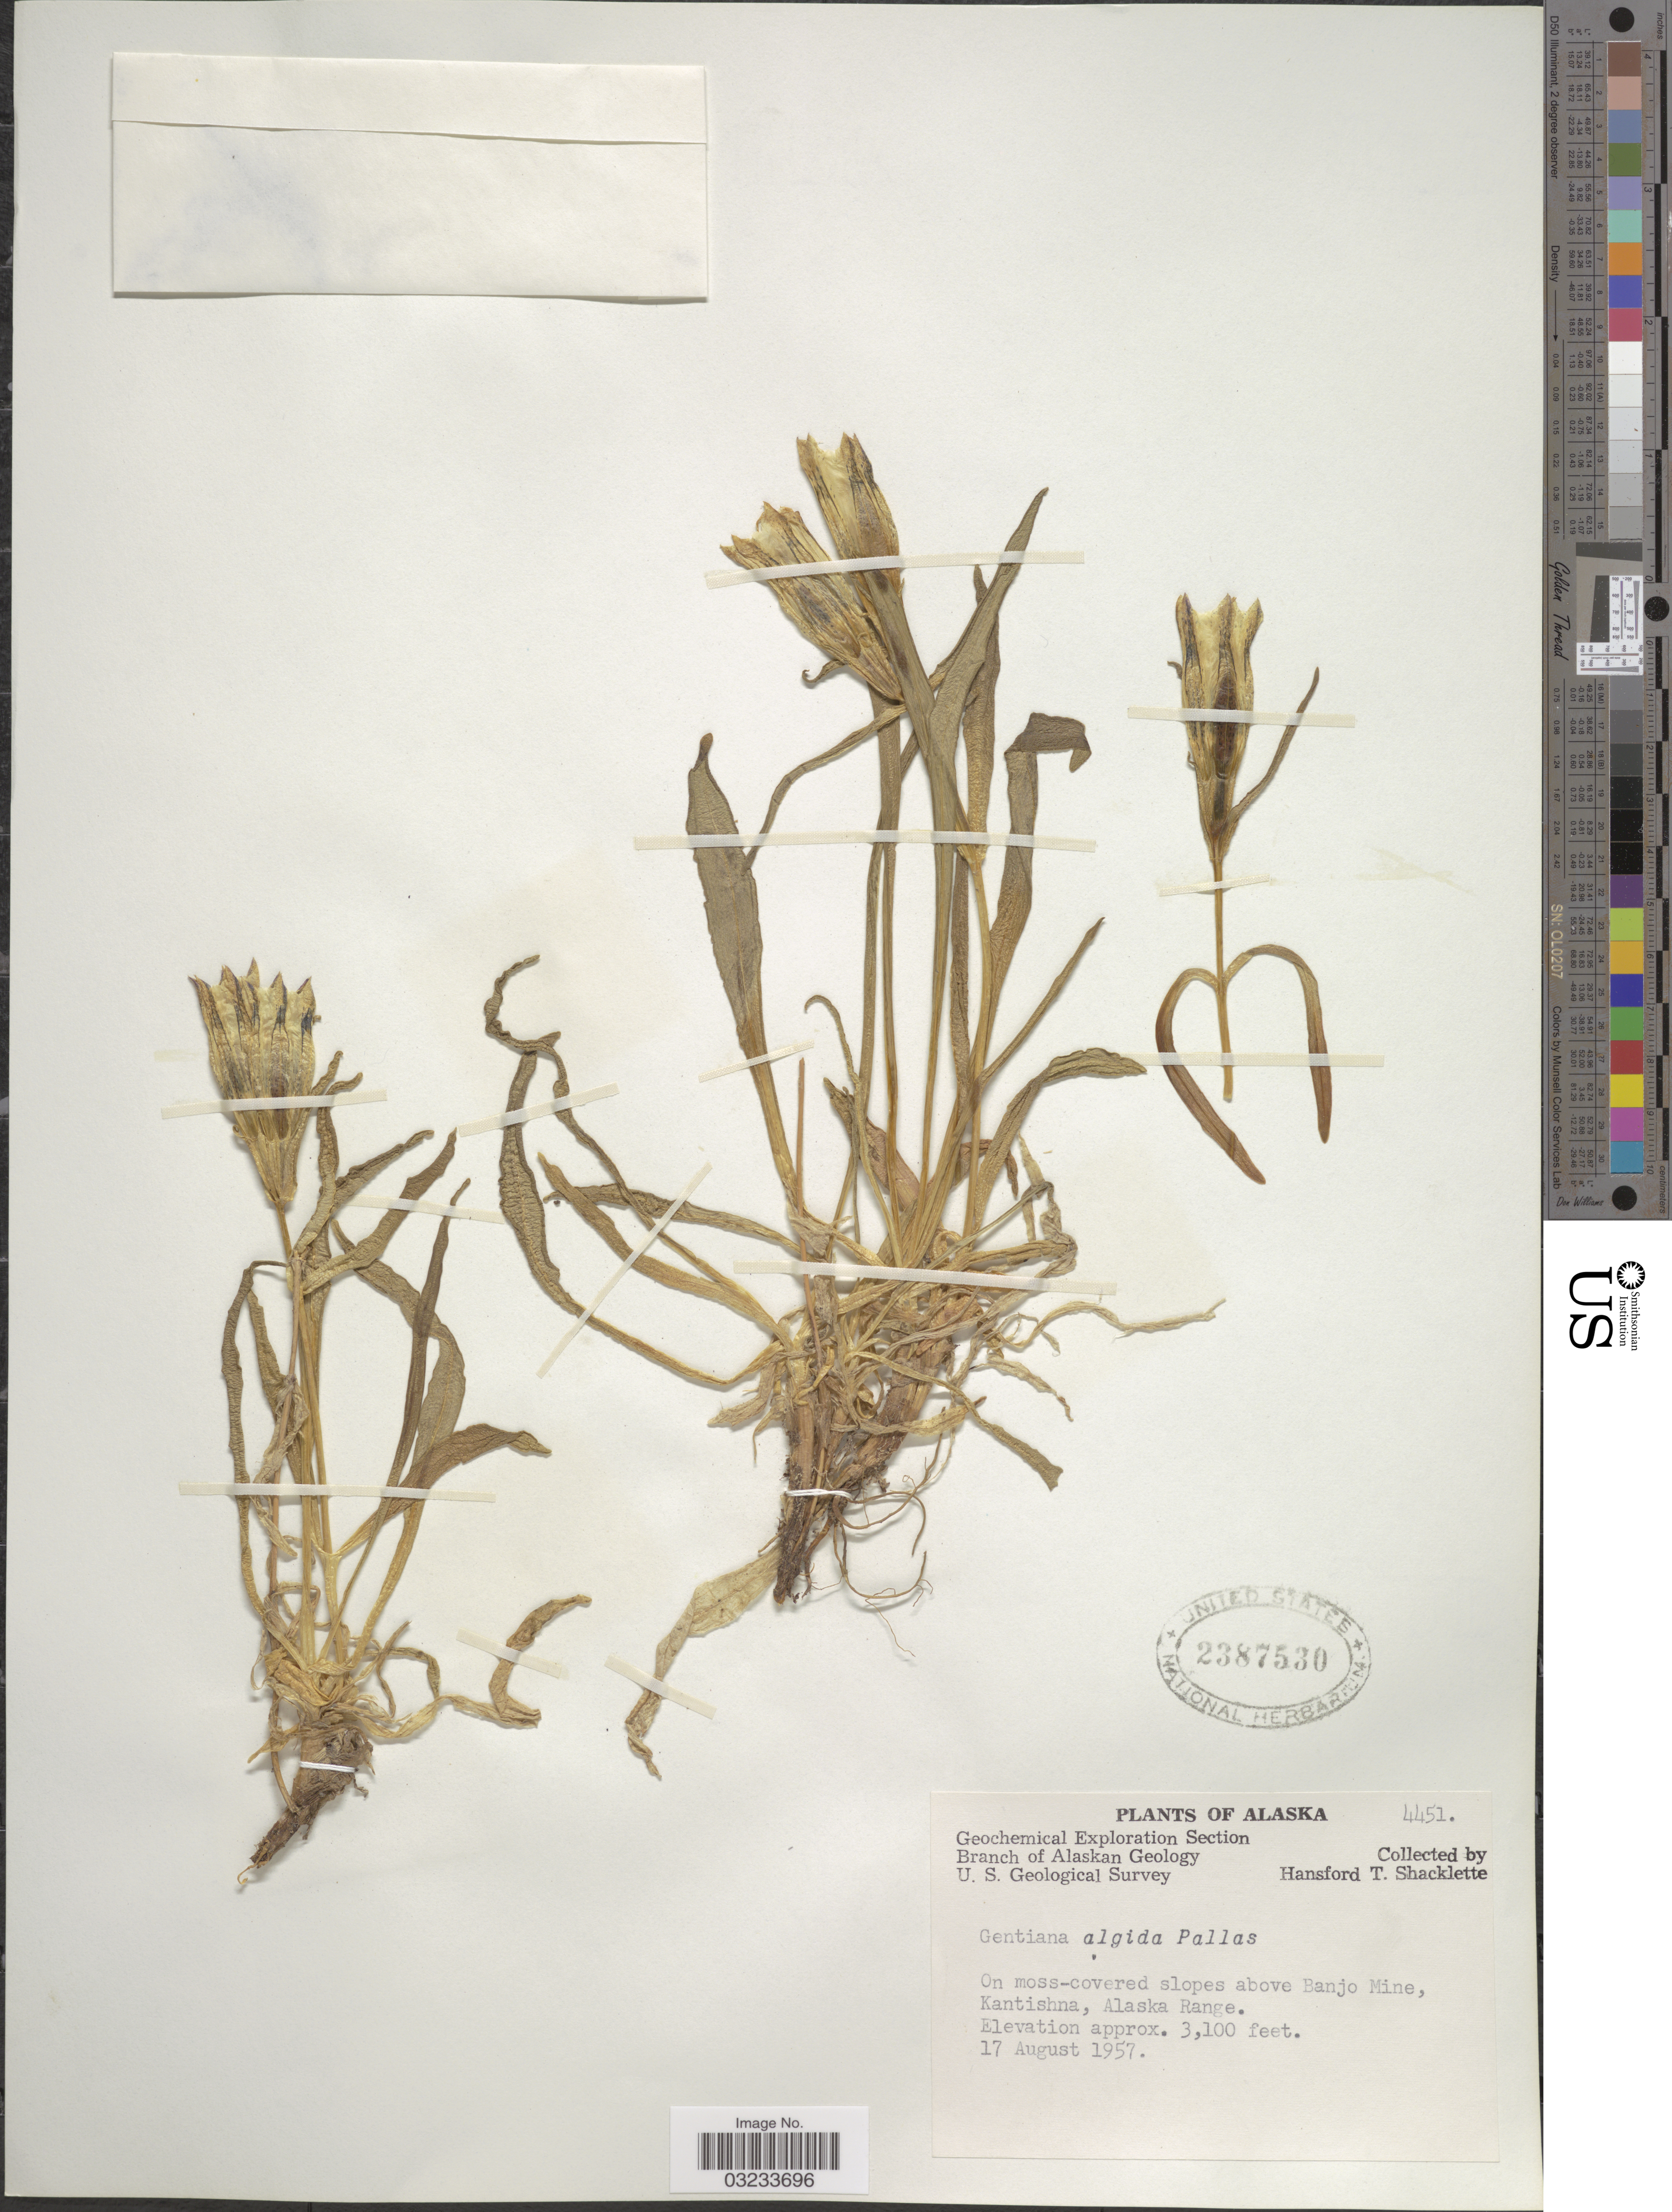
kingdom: Plantae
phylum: Tracheophyta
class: Magnoliopsida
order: Gentianales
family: Gentianaceae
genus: Gentiana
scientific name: Gentiana algida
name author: Pall.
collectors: H. Shacklette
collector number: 4451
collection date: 1957-08-17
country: United States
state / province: Alaska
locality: On moss-covered slopes above Banjo Mine, Kantishna, Alaska Range.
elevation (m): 945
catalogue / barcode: US 2387530